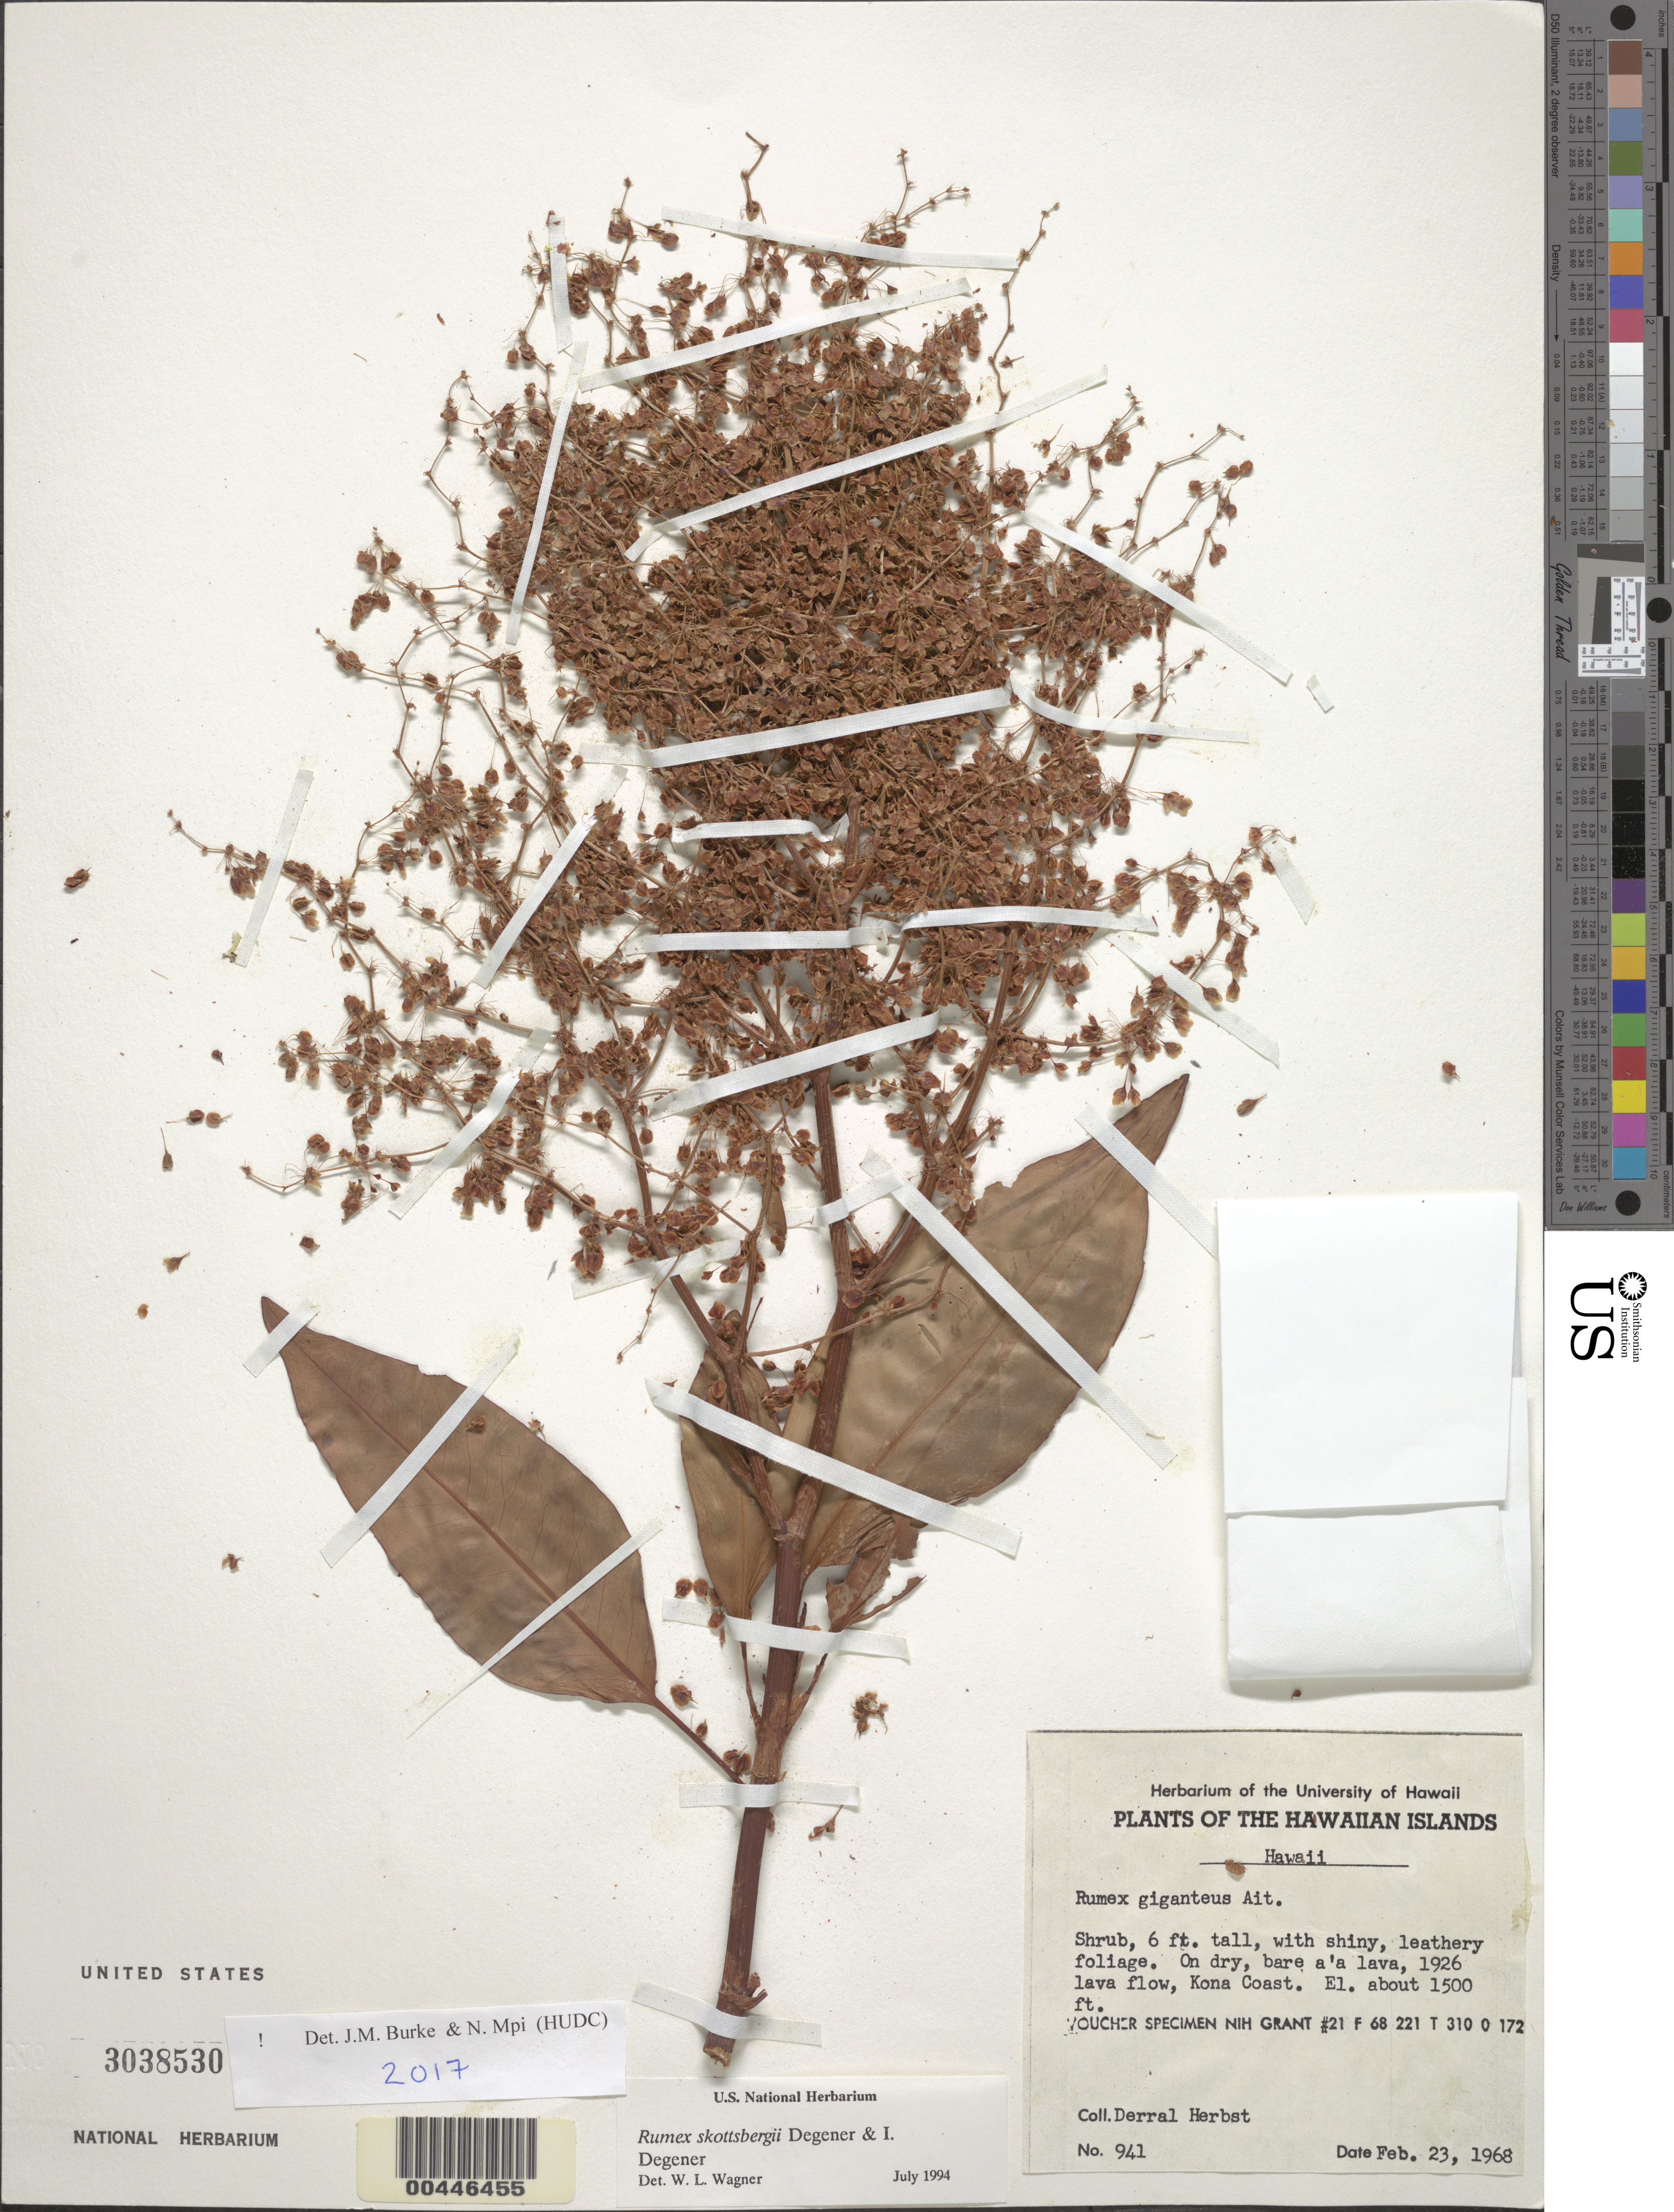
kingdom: Plantae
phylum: Tracheophyta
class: Magnoliopsida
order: Caryophyllales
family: Polygonaceae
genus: Rumex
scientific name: Rumex skottsbergii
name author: O. Deg. & I. Deg.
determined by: Wagner, W. L., (BOT), Smithsonian Institution - National Museum of Natural History (UNITED STATES)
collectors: D. R. Herbst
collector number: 941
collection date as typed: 23 Feb 1968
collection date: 1968-02-23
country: United States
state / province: Hawaii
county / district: Hawaii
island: Hawaii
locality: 1926 lava flow, Kona Coast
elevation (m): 457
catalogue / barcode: US 3038530